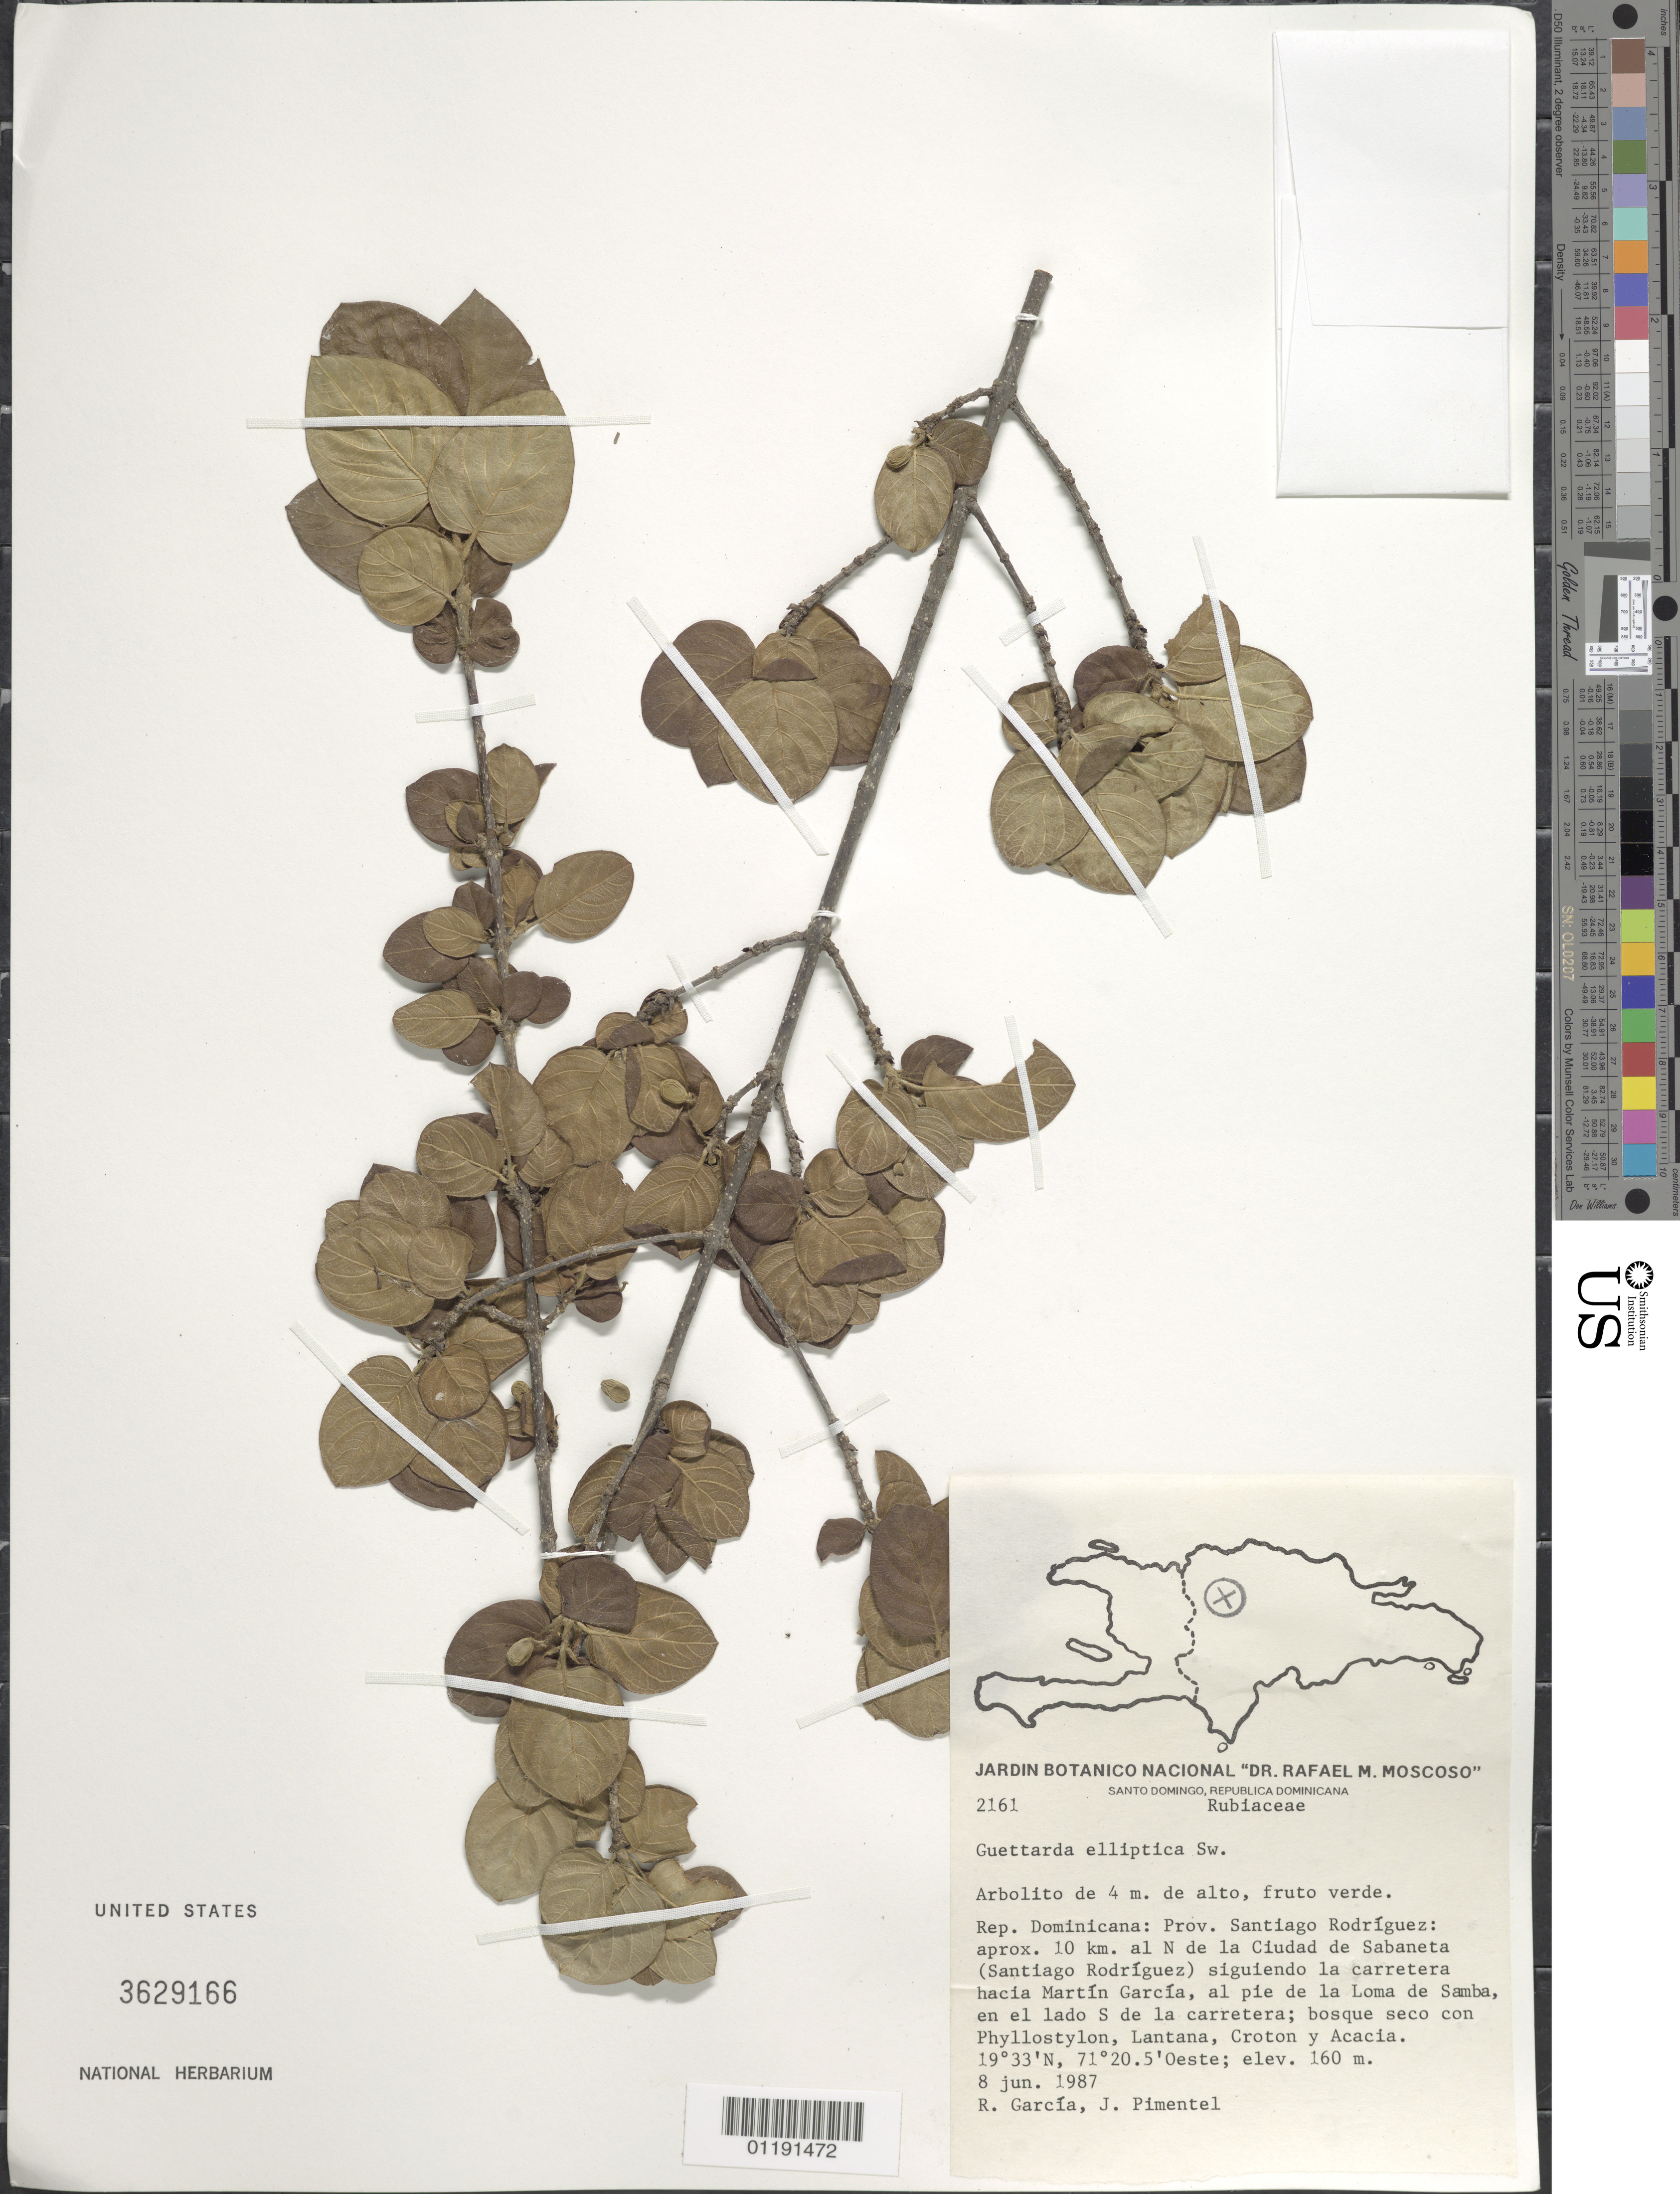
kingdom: Plantae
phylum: Tracheophyta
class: Magnoliopsida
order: Gentianales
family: Rubiaceae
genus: Guettarda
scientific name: Guettarda elliptica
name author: Sw.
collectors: R. G. García & J. Pimentel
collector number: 2161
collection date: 1987-06-08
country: Dominican Republic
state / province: Santiago Rodriguez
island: Hispaniola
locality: Approx. 10 km. N of the Ciudad de Sabaneta following the road to Martín García, at the foot of Loma de Samba, on the S side of the road.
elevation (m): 160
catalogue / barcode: US 3629166